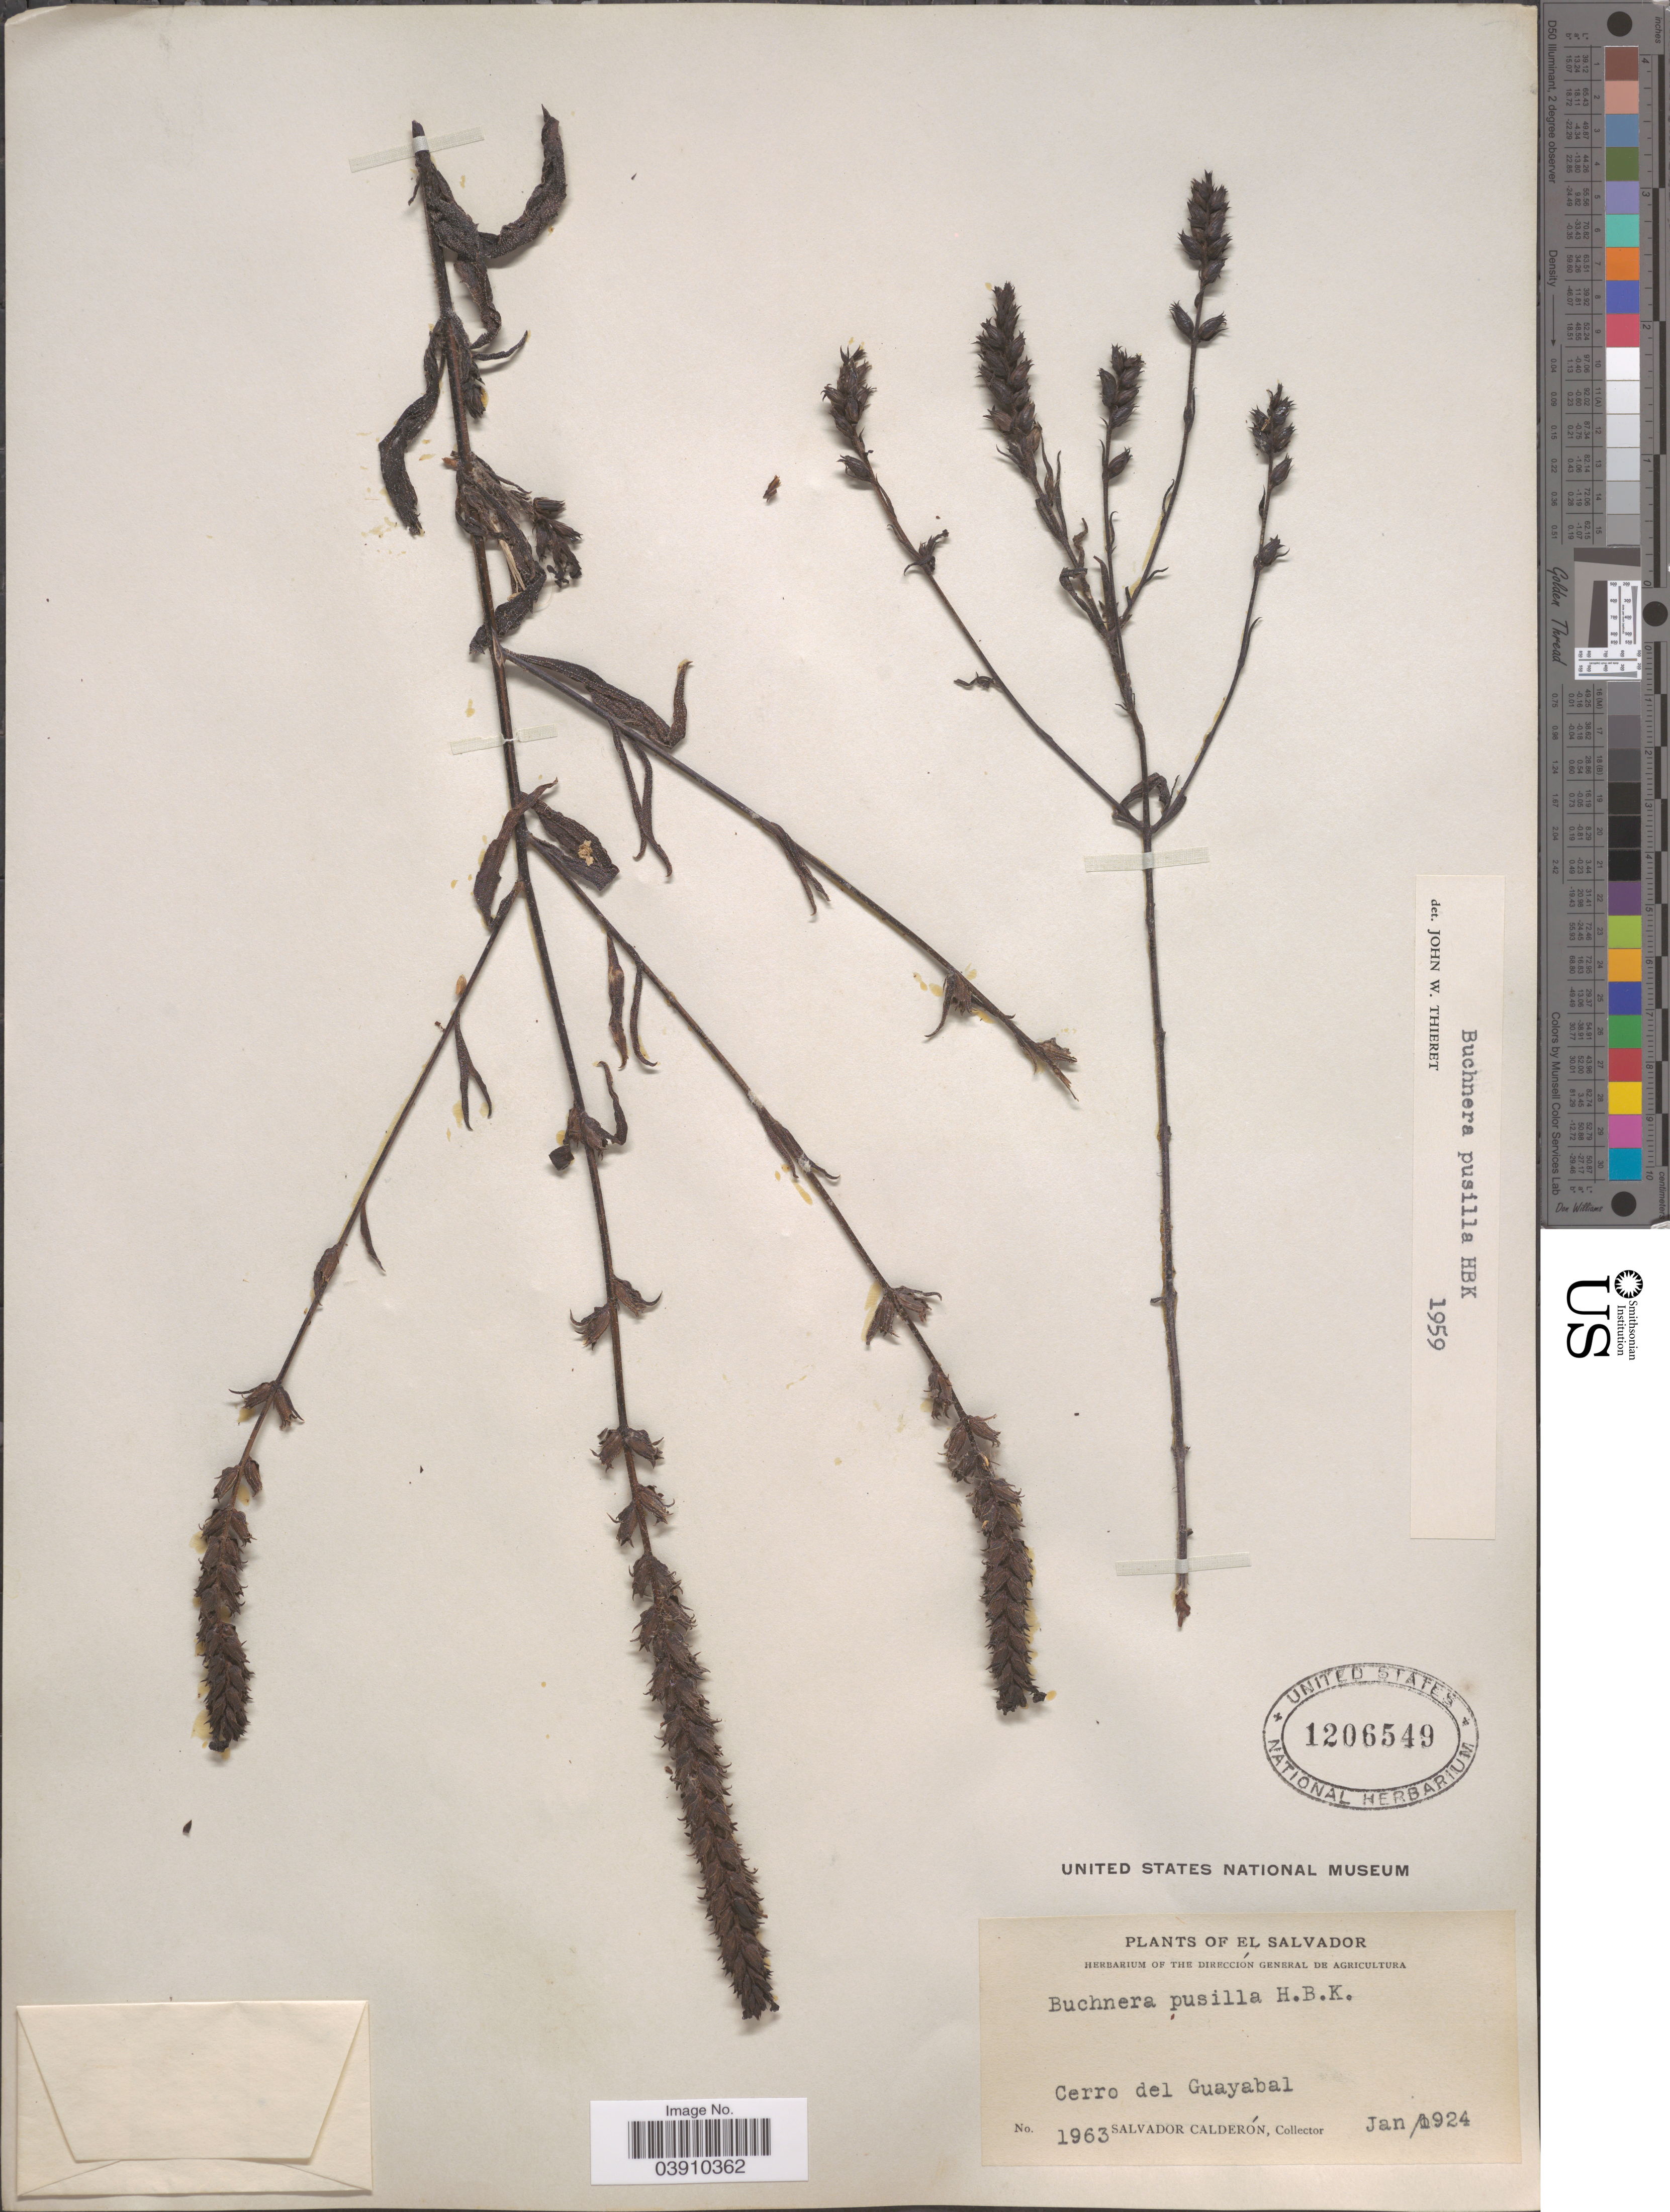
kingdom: Plantae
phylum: Tracheophyta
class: Magnoliopsida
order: Lamiales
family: Orobanchaceae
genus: Buchnera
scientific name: Buchnera pusilla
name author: Kunth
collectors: S. Calderón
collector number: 1963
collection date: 1924-01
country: El Salvador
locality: Cerro del Guayabal.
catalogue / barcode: US 1206549